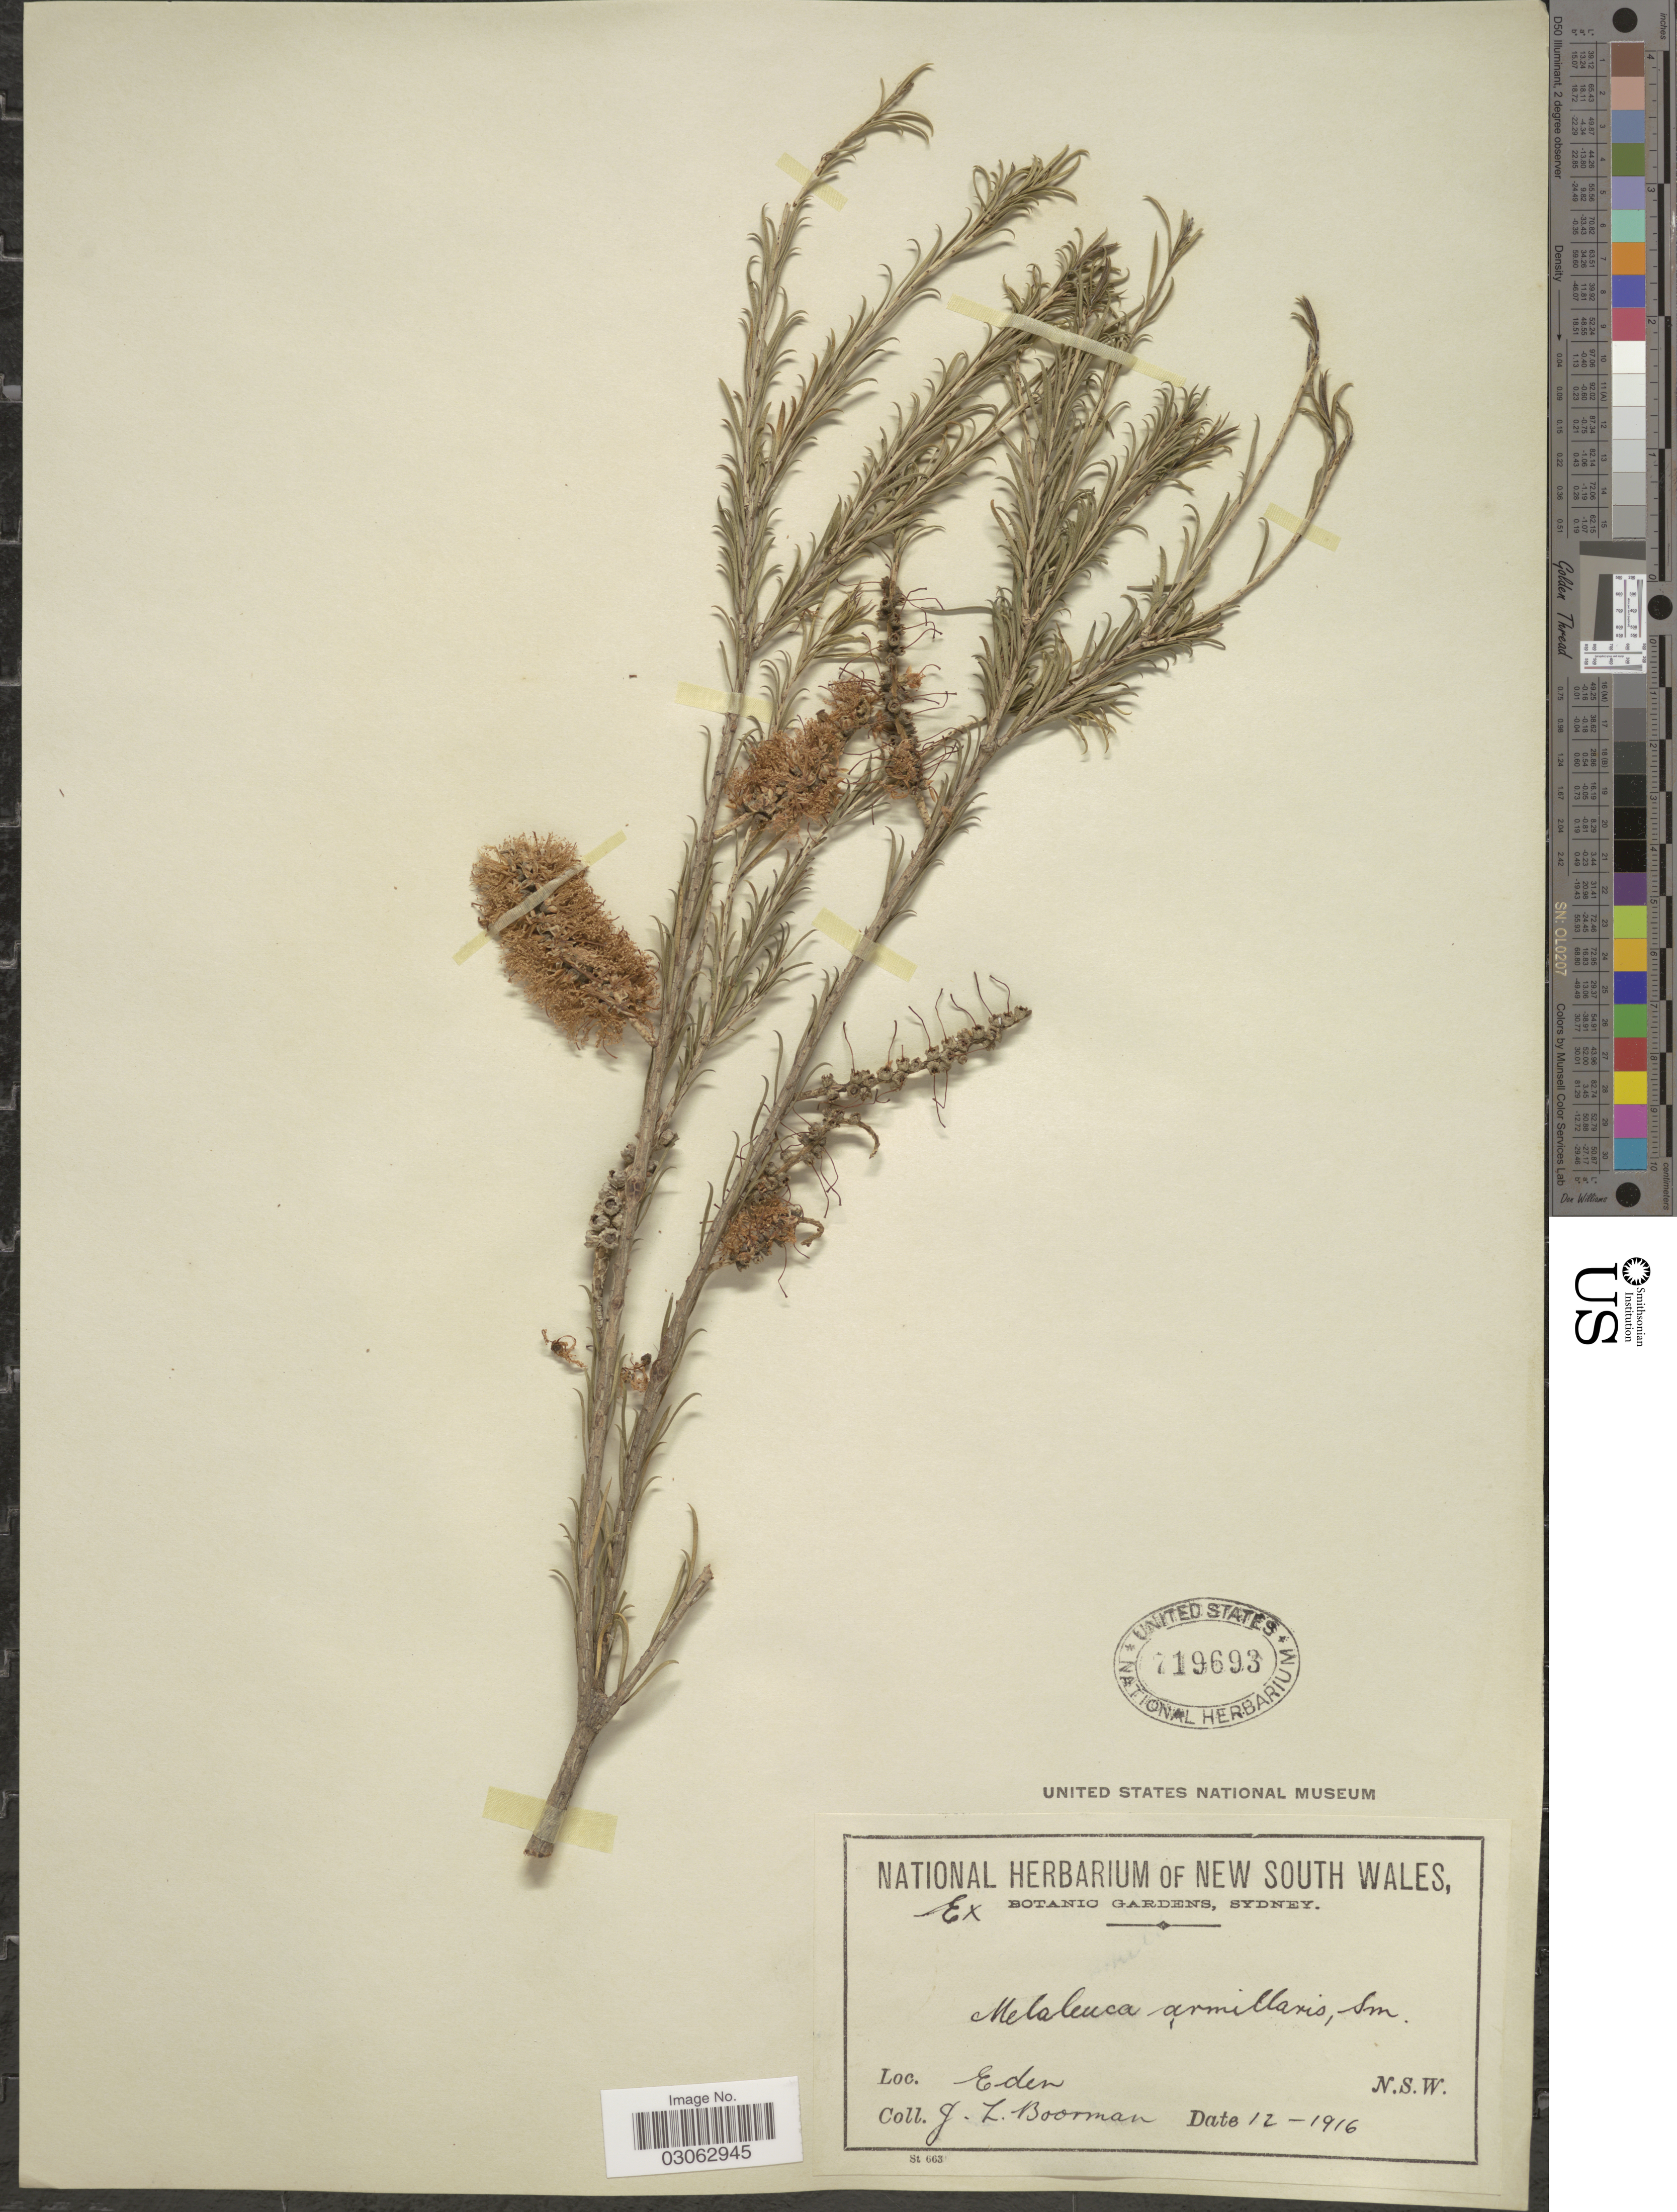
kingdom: Plantae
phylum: Tracheophyta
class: Magnoliopsida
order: Myrtales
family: Myrtaceae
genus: Melaleuca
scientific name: Melaleuca armillaris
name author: (Sol. ex Gaertn.) Sm.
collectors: J. Boorman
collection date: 1916-12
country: Australia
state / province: New South Wales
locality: Eden.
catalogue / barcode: US 719693